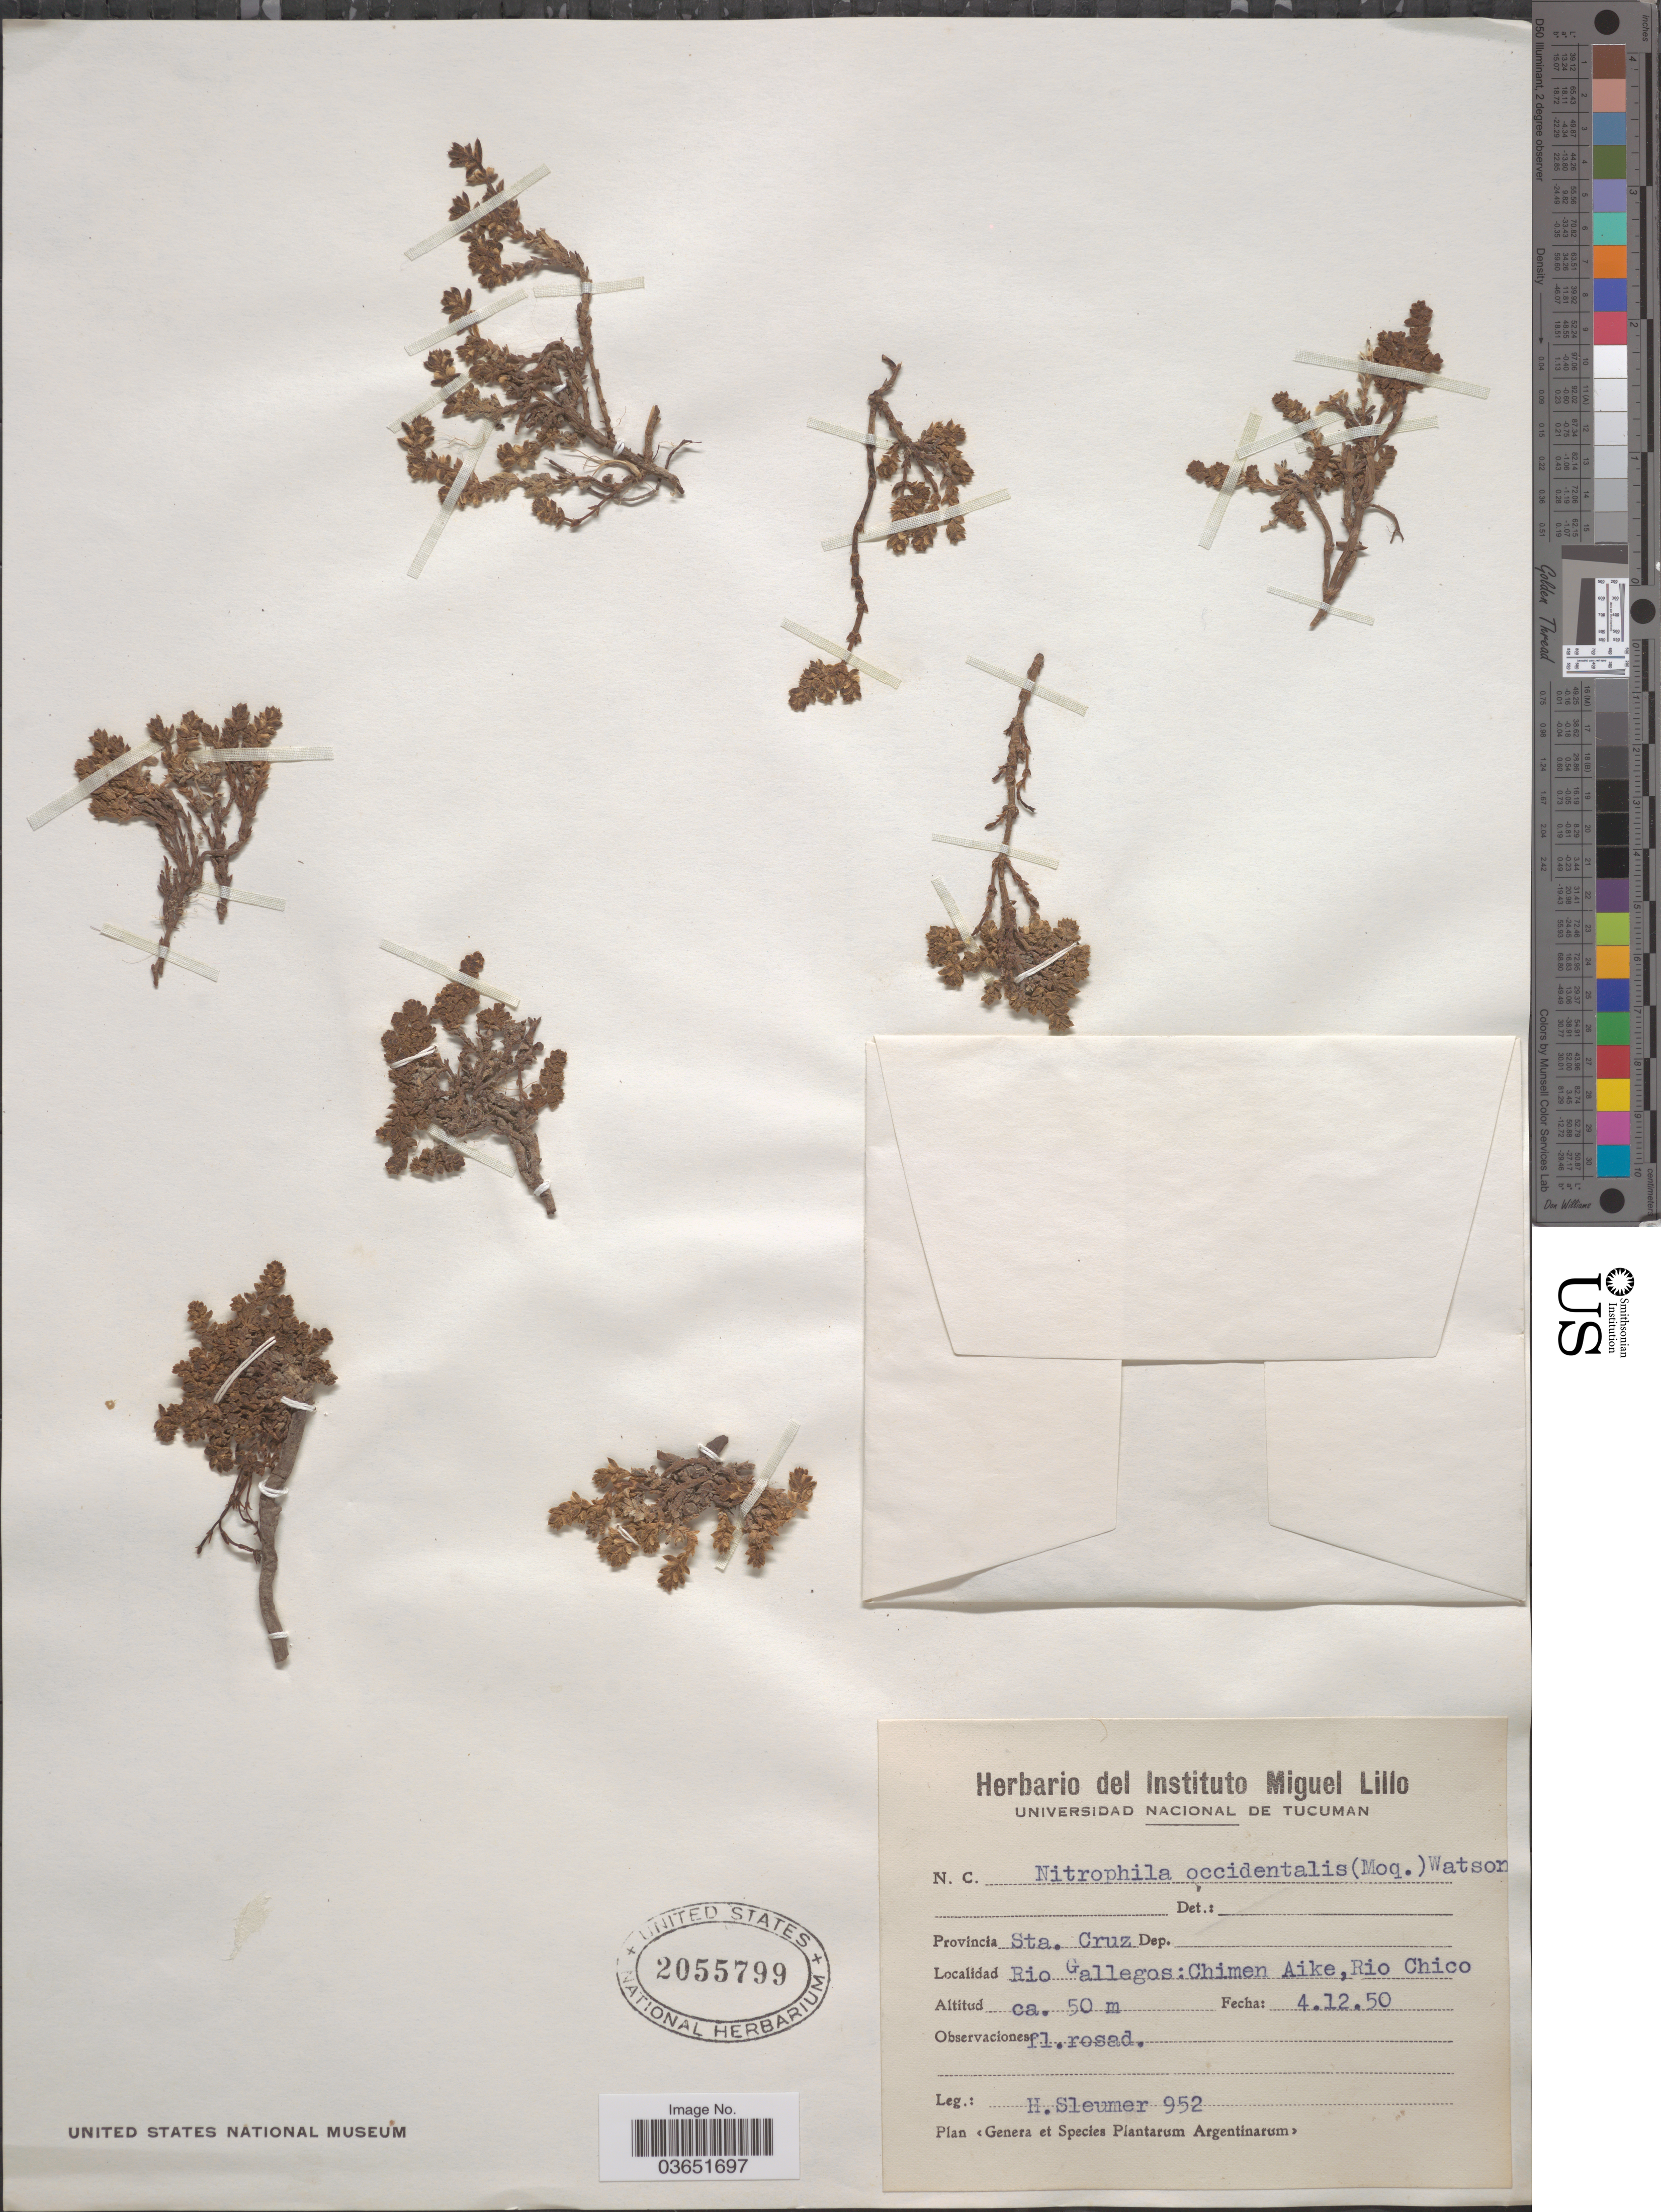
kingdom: Plantae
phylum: Tracheophyta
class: Magnoliopsida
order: Caryophyllales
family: Amaranthaceae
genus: Nitrophila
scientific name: Nitrophila occidentalis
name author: (Moq.) S. Watson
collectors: H. O. Sleumer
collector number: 952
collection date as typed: Transcribed d/m/y: 4/12/50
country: Argentina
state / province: Santa Cruz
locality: Rio Gallegos: Chimen Aike, Rio Chico.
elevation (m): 50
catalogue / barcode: US 2055799